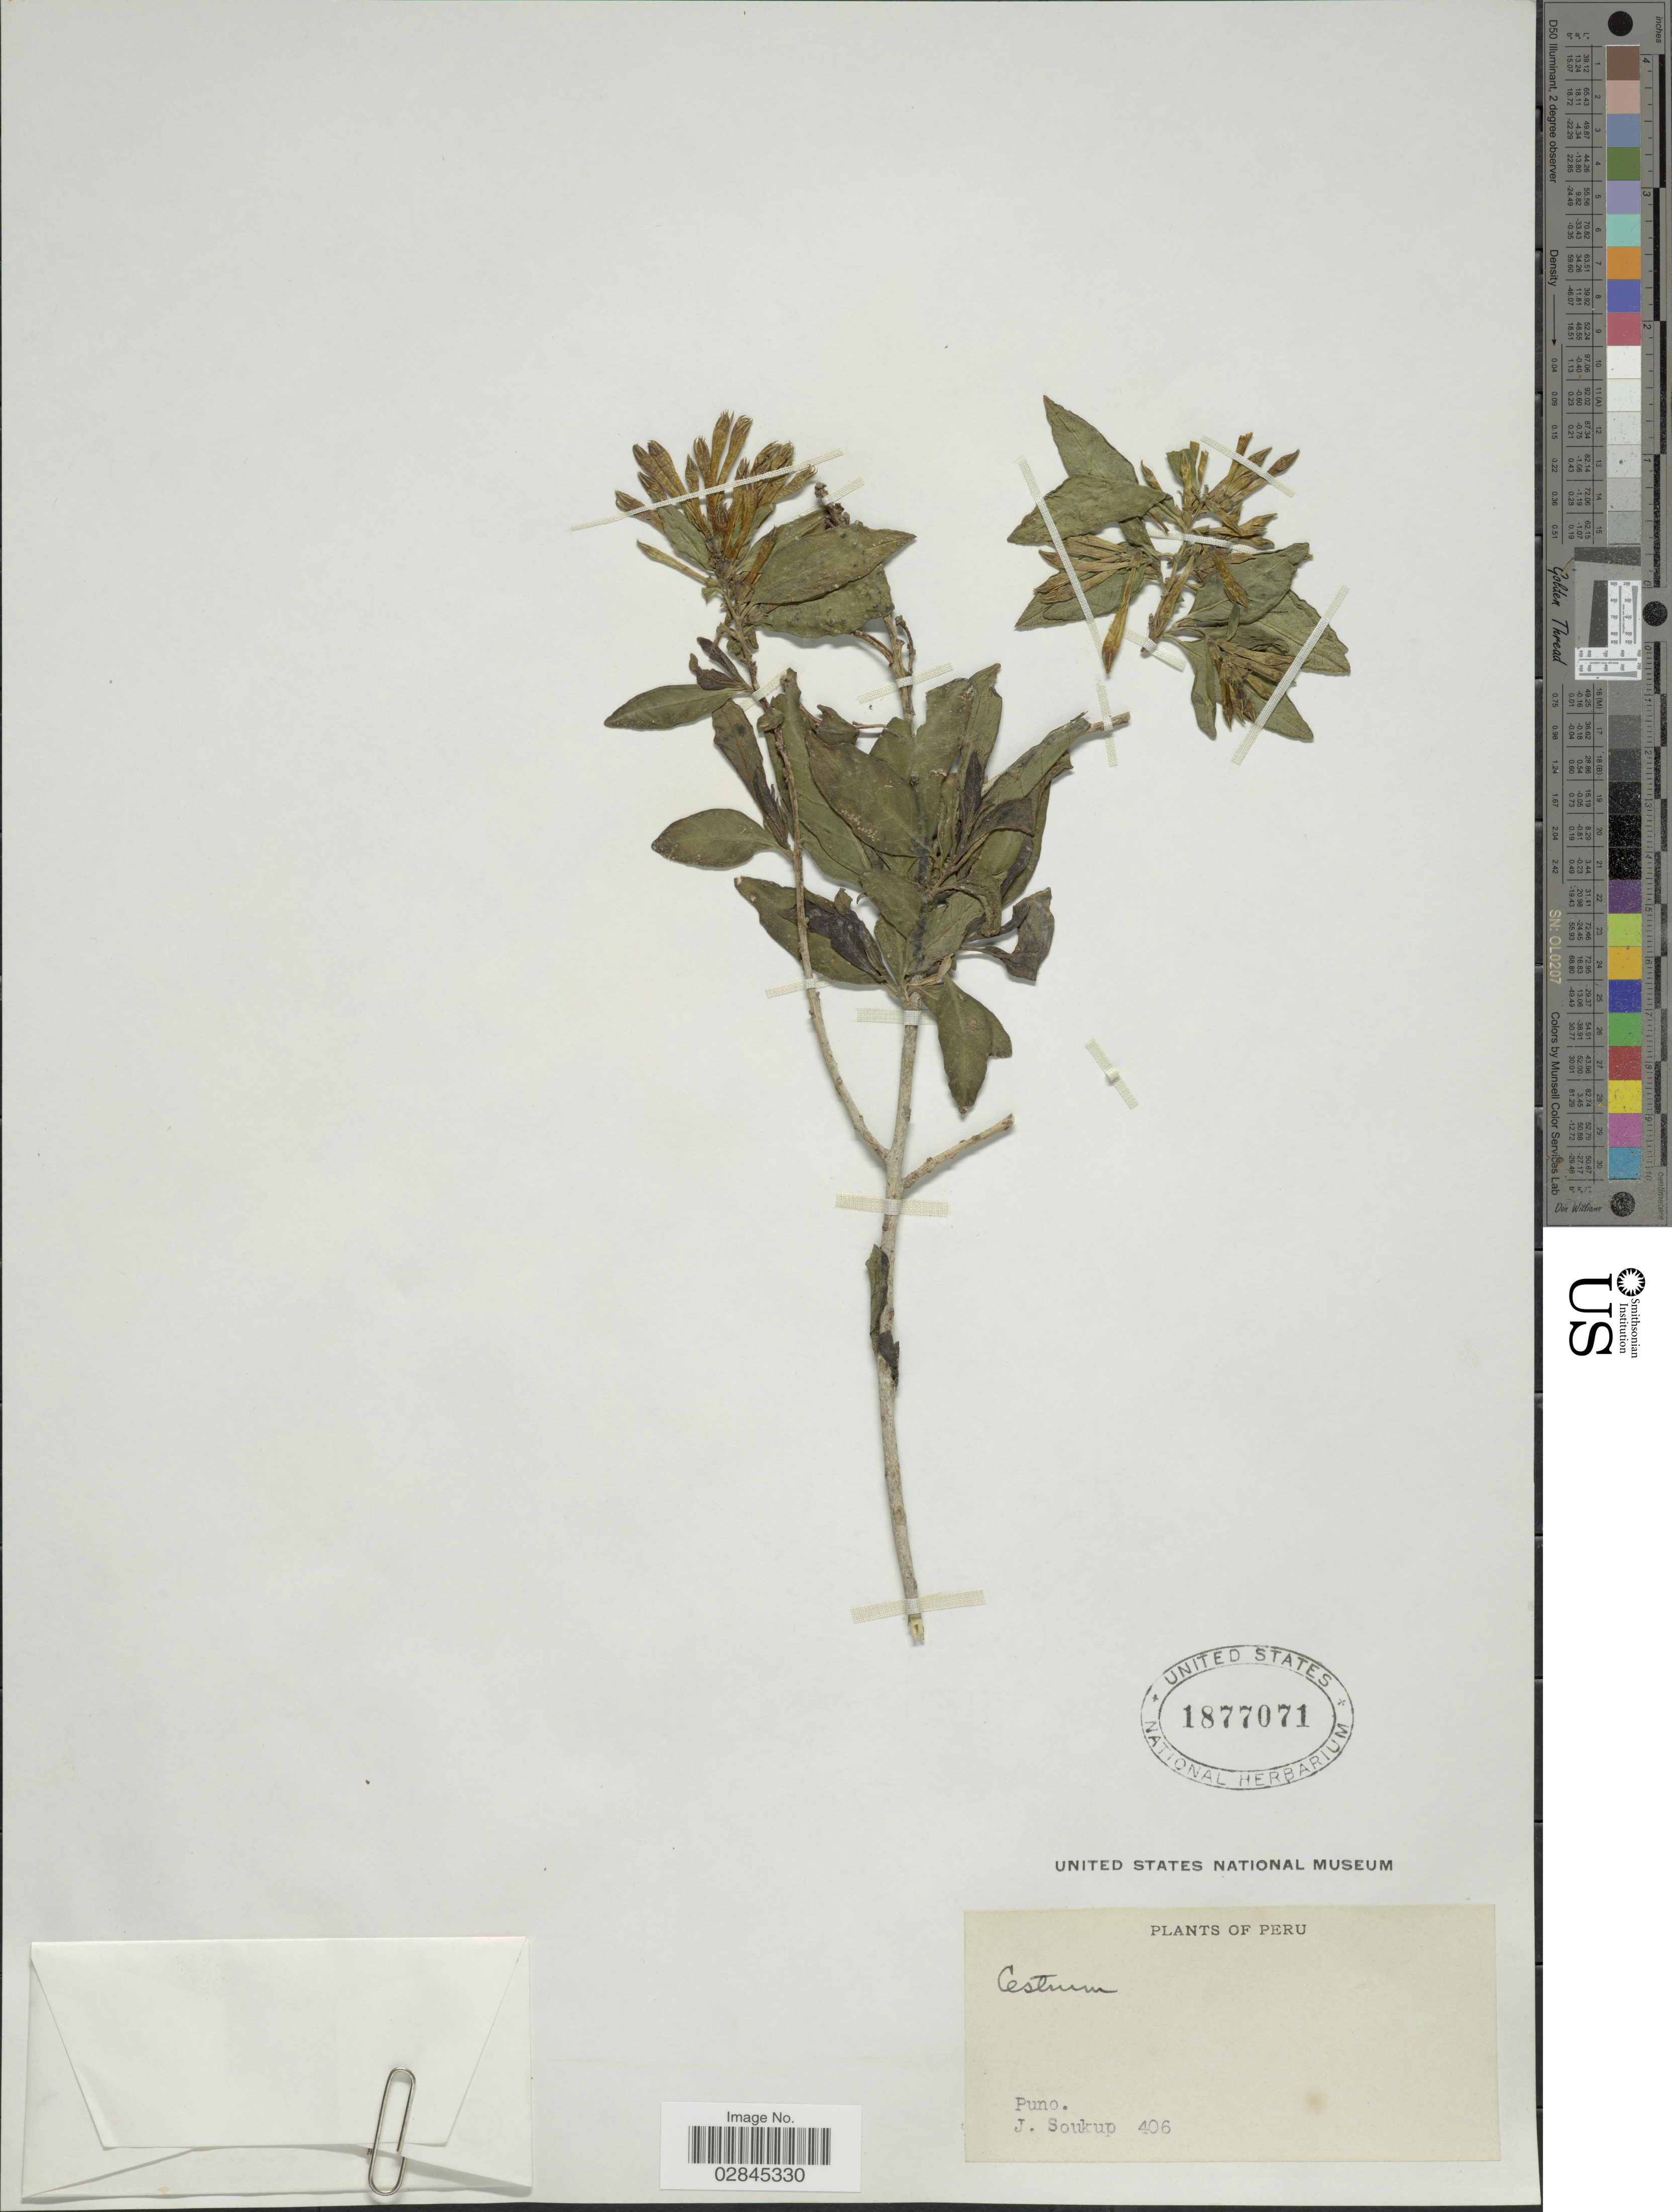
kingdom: Plantae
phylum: Tracheophyta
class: Magnoliopsida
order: Solanales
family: Solanaceae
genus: Cestrum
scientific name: Cestrum sp.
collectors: J. Soukup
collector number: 406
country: Peru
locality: Puno.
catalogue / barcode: US 1877071